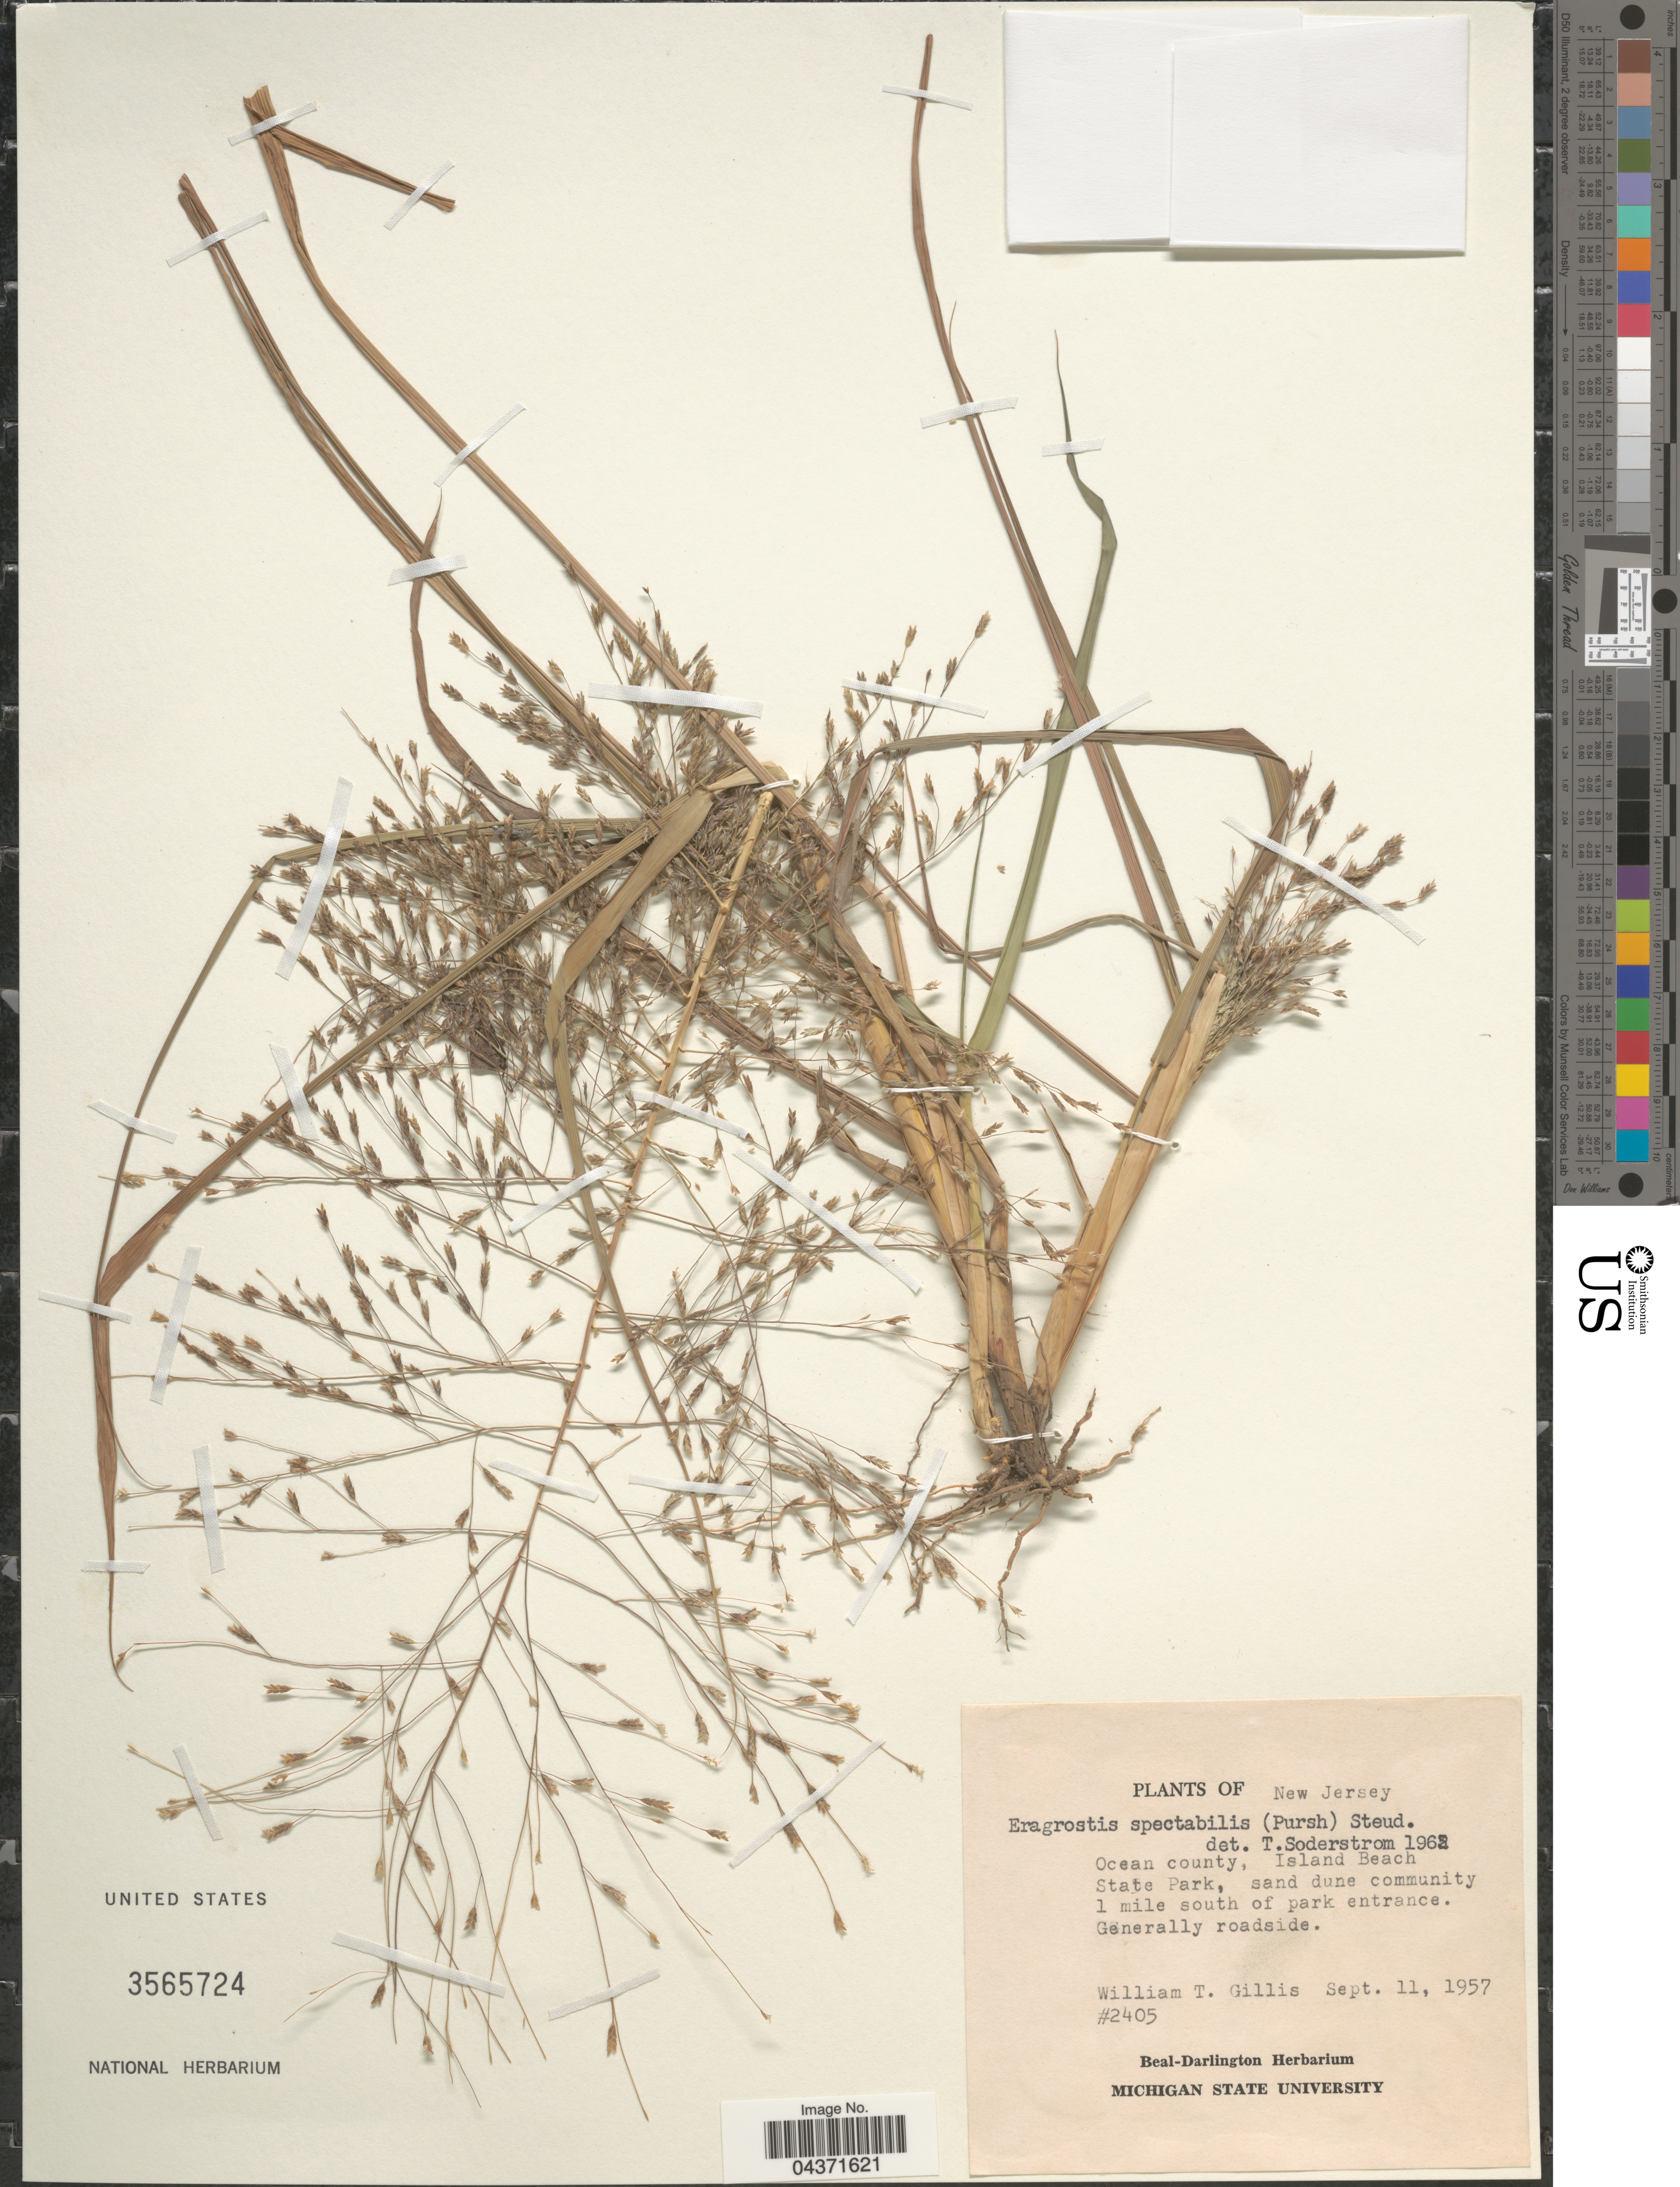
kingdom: Plantae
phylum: Tracheophyta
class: Liliopsida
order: Poales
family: Poaceae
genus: Eragrostis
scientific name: Eragrostis spectabilis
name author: (Pursh) Steud.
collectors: W. T. Gillis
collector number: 2405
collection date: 1957-09-11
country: United States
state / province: New Jersey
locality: Ocean county, Island Beach State Park, sand dune community 1 mile south of park entrance.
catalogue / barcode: US 3565724